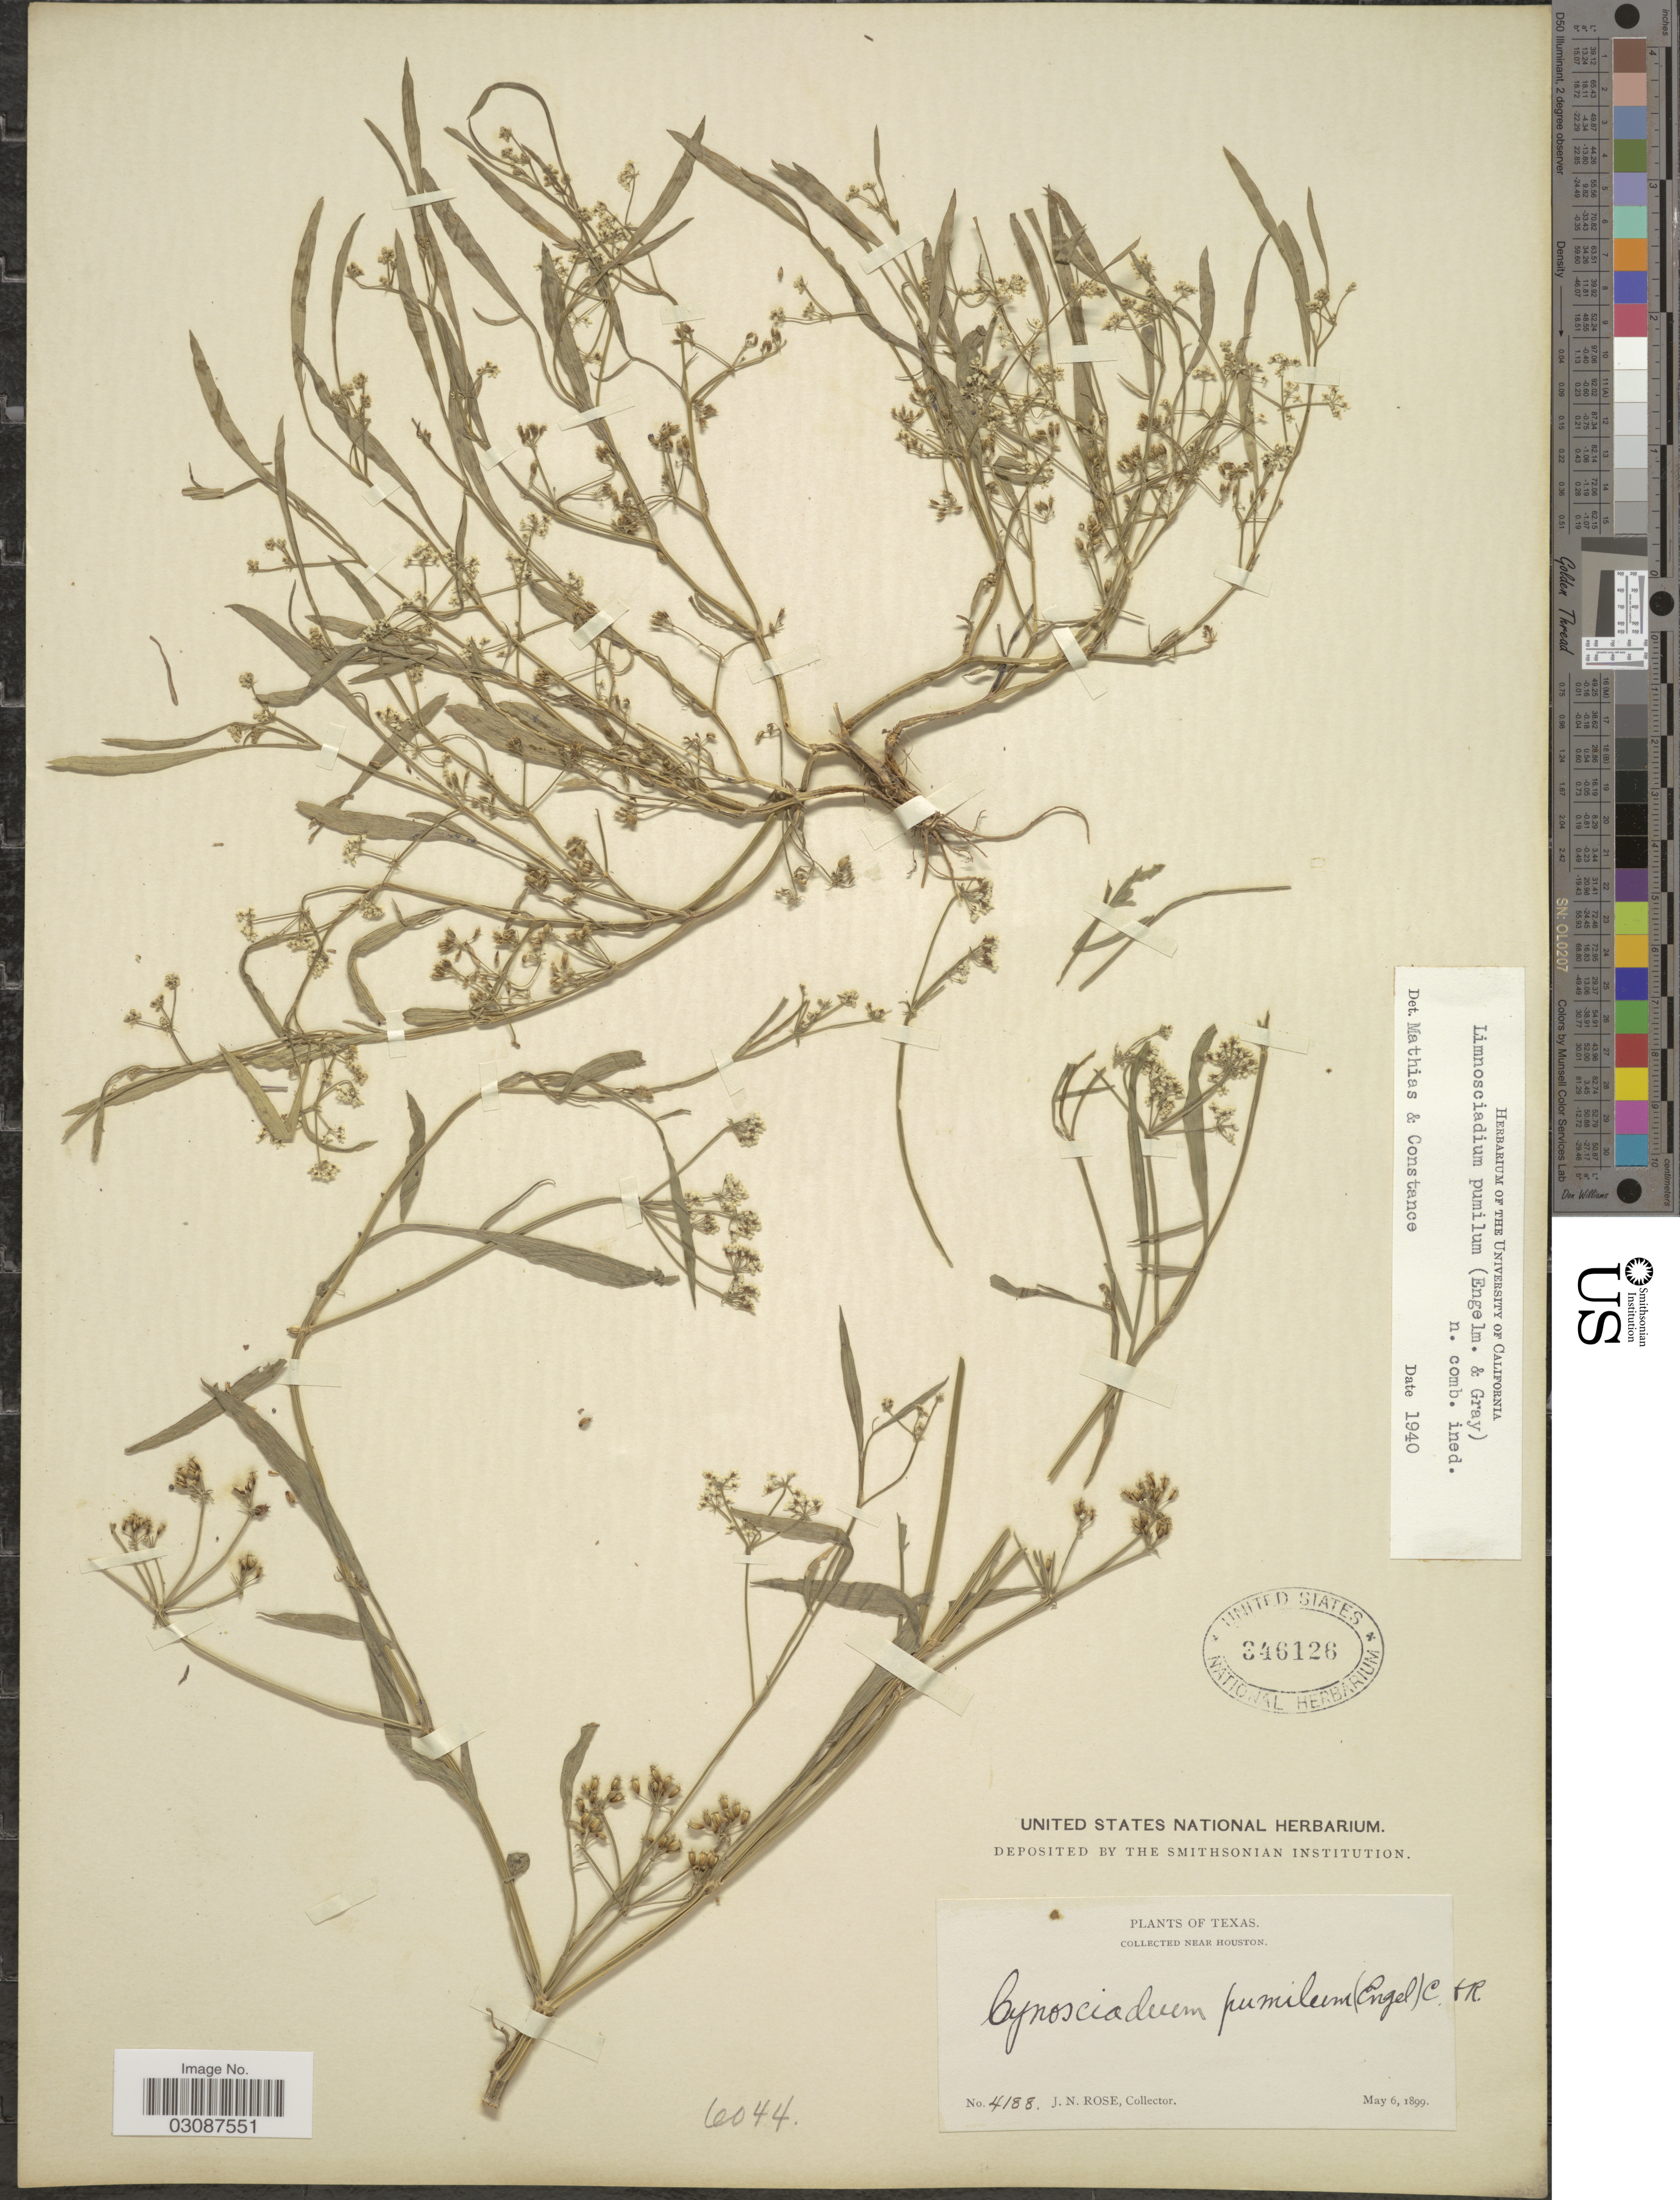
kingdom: Plantae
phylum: Tracheophyta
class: Magnoliopsida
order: Apiales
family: Apiaceae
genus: Limnosciadium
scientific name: Limnosciadium pumilum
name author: (Engelm. & A. Gray) Mathias & Constance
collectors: J. N. Rose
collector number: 4188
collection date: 1899-05-06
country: United States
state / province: Texas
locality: Collected near Houston.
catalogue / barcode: US 346126